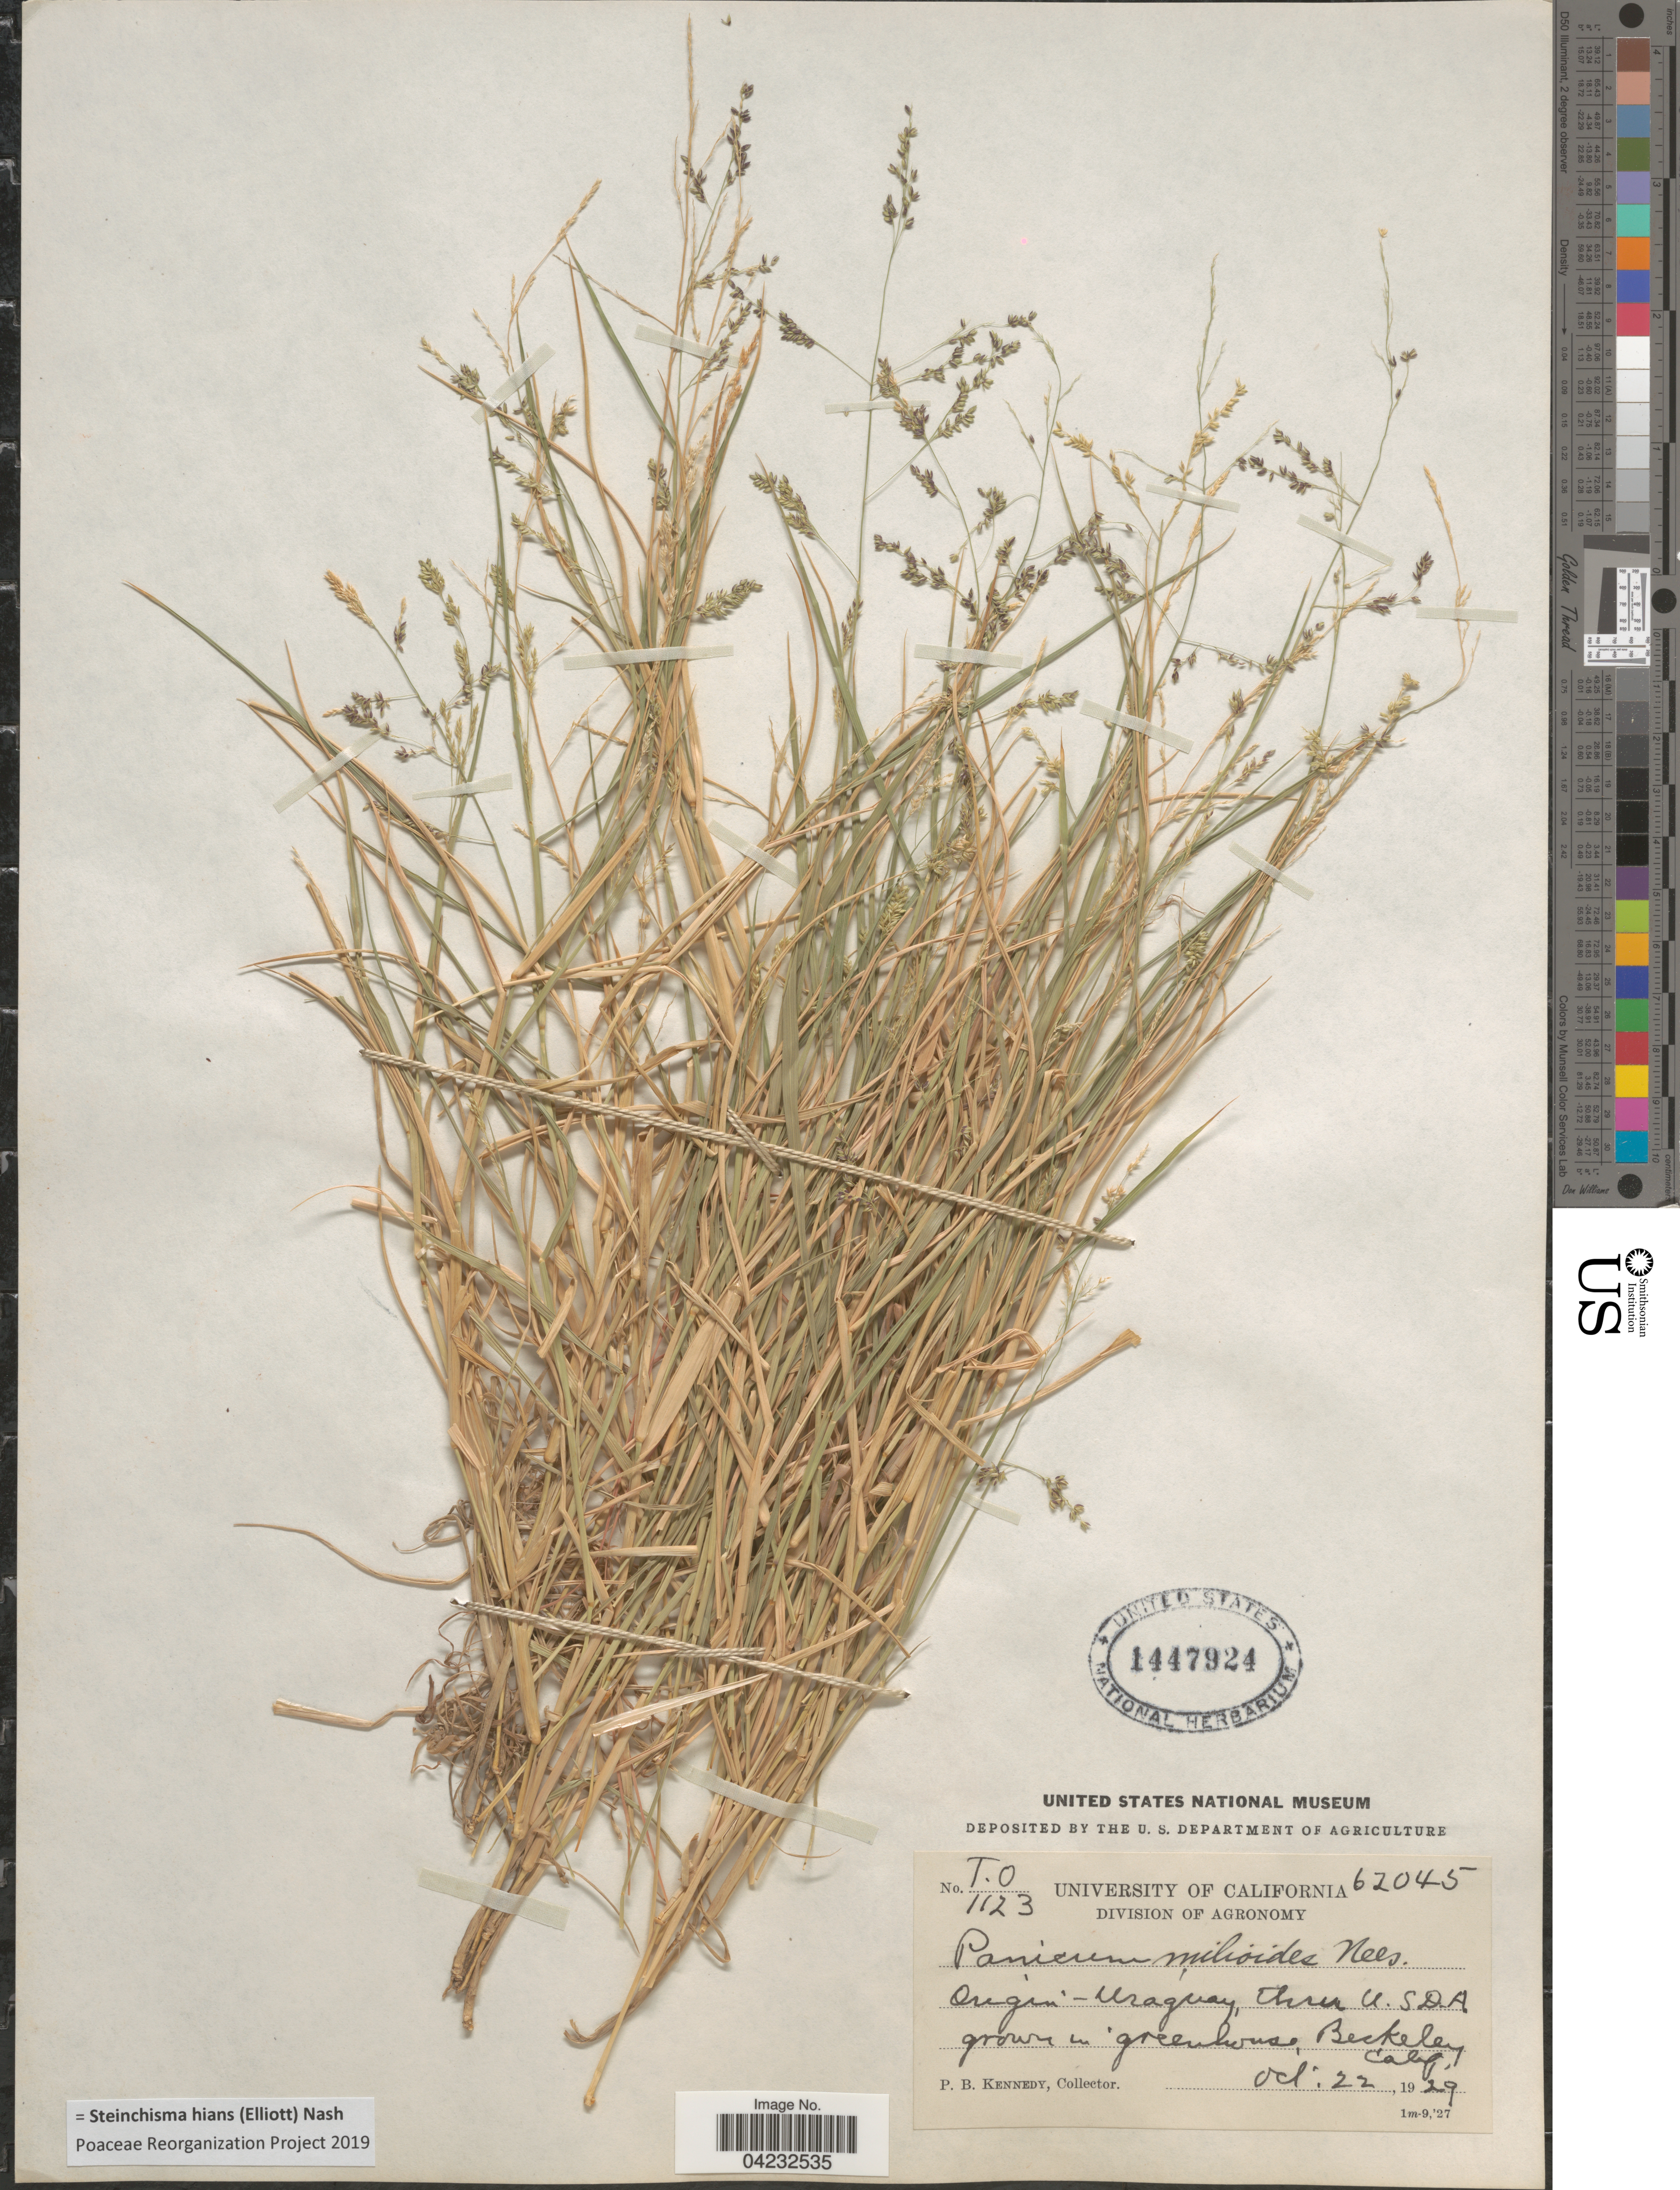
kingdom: Plantae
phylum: Tracheophyta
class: Liliopsida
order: Poales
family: Poaceae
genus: Steinchisma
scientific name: Steinchisma hians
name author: (Elliott) Nash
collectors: P. B. Kennedy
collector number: T.01123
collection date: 1929-10-22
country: United States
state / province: California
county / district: Alameda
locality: In greenhouse, Berkeley.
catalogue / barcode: US 1447924